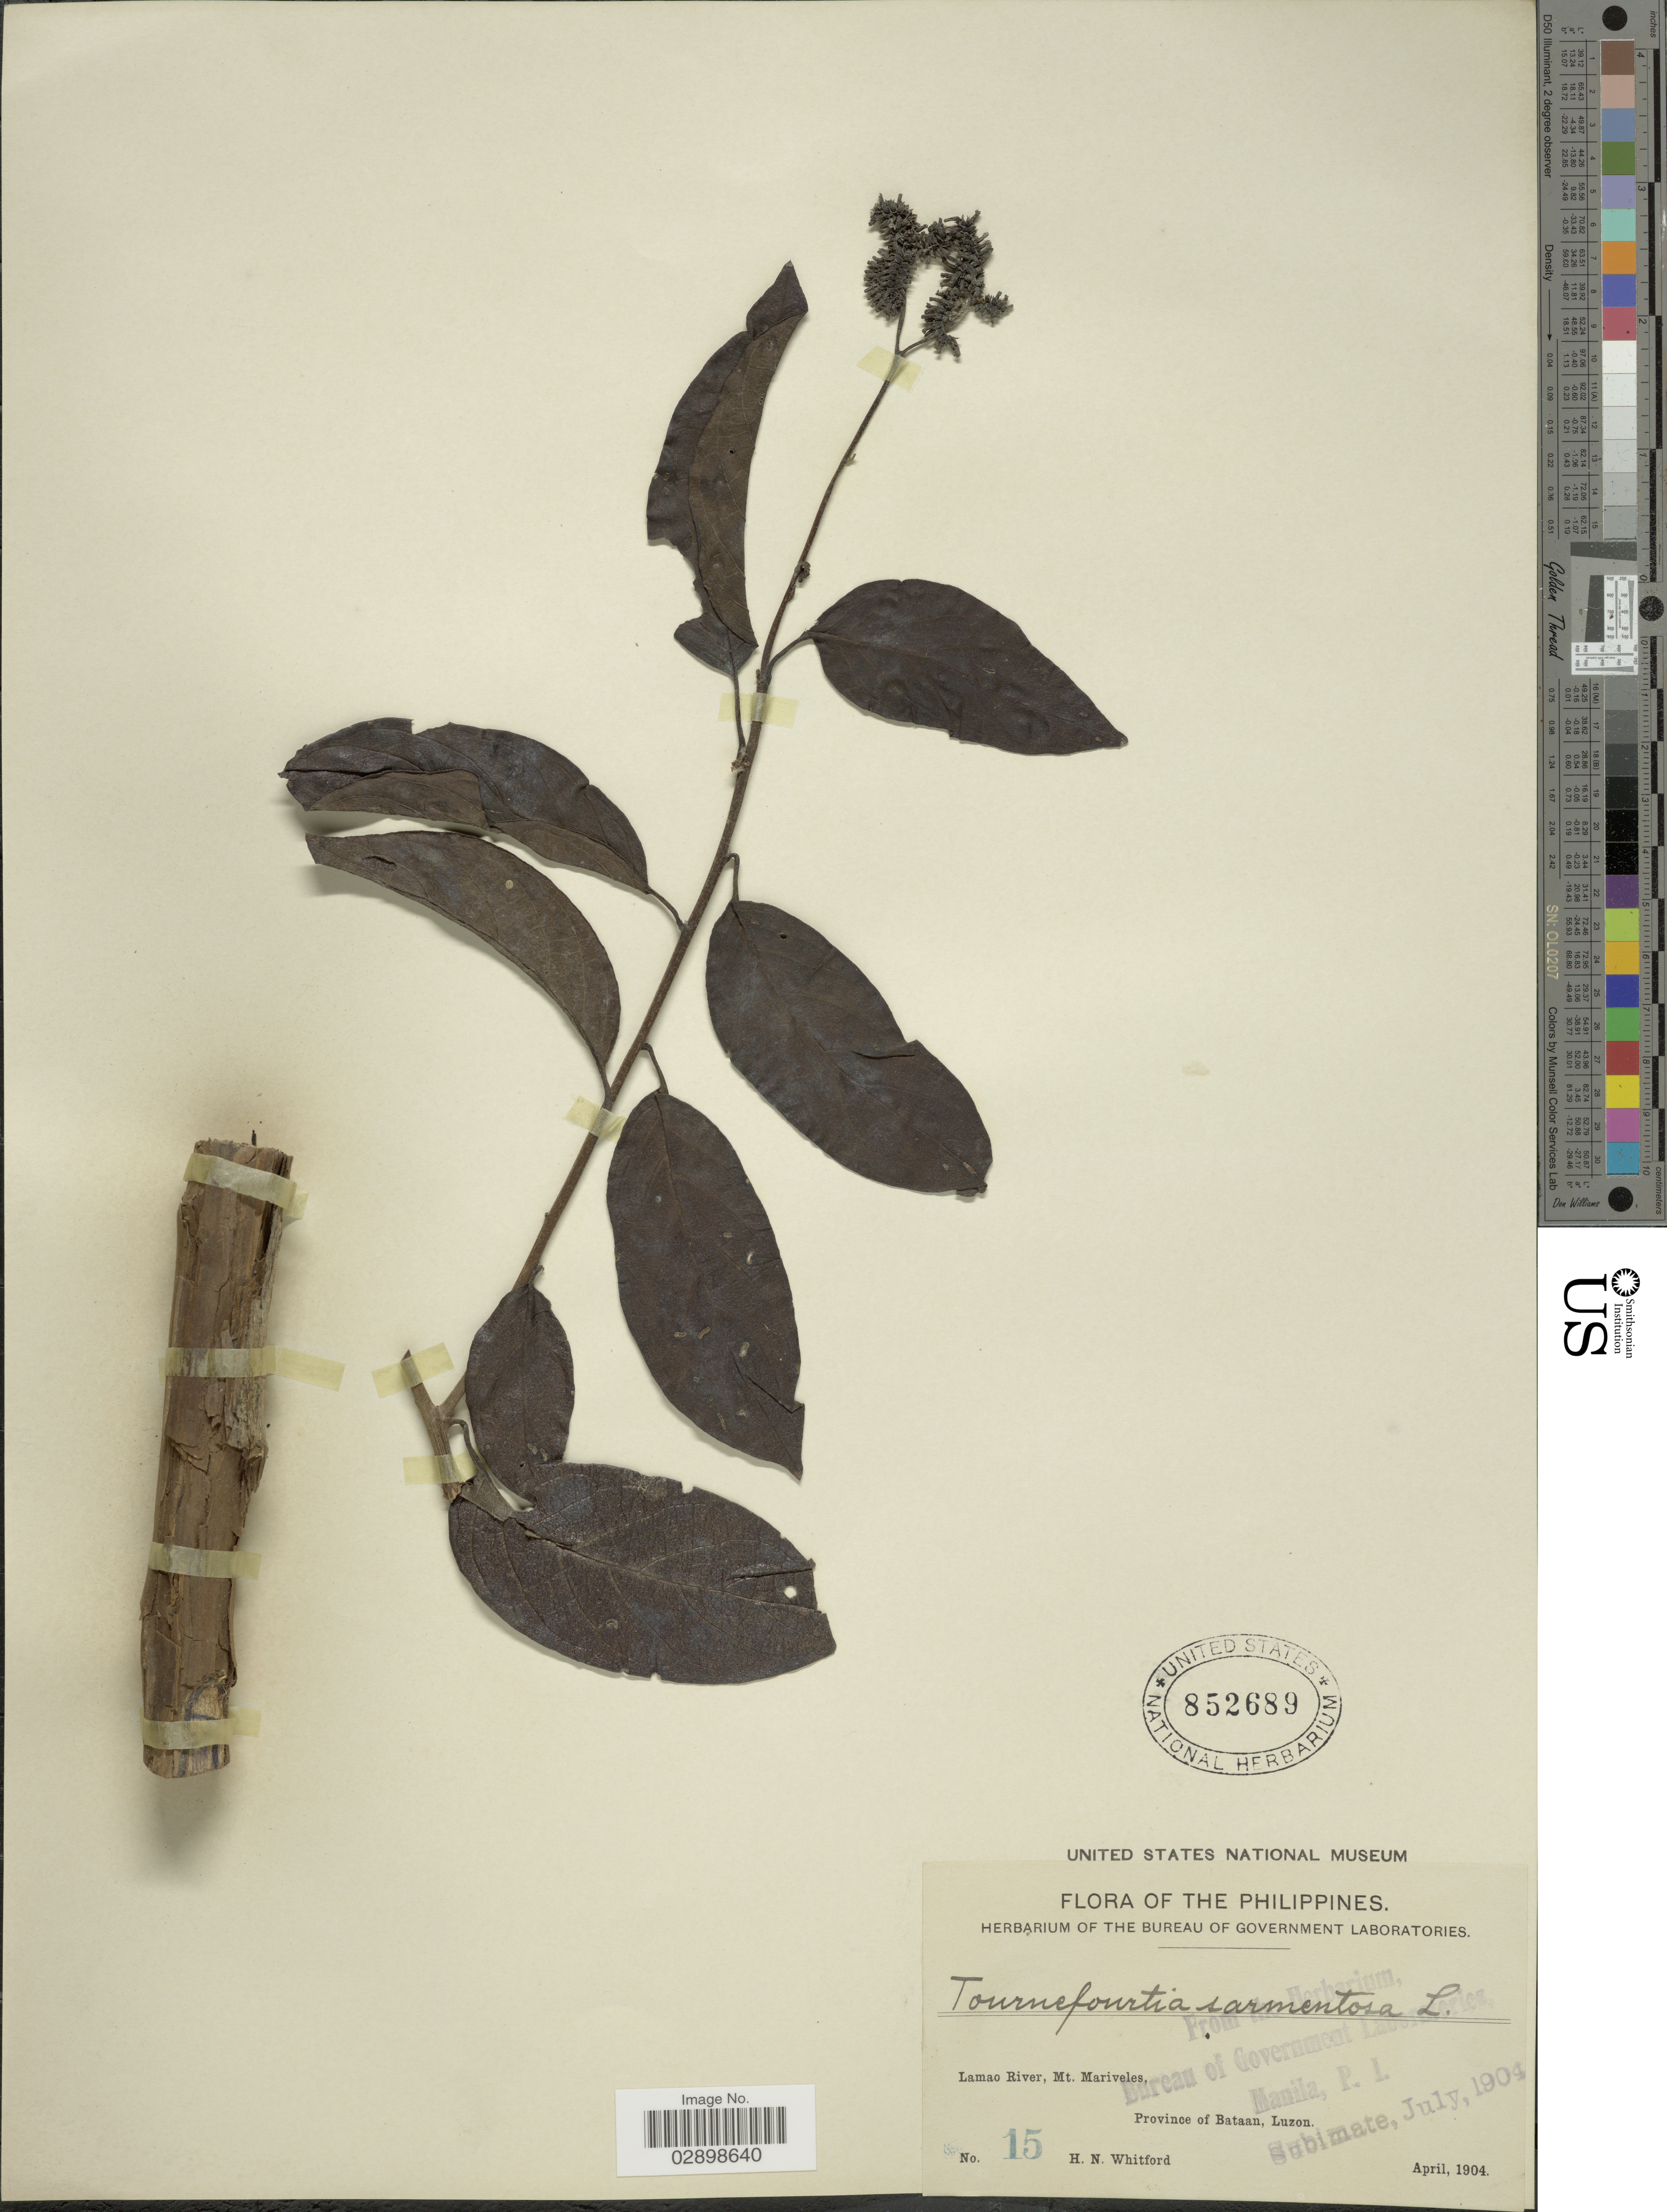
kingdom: Plantae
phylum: Tracheophyta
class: Magnoliopsida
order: Boraginales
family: Heliotropiaceae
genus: Tournefortia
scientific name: Tournefortia sarmentosa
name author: Lam.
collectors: H. N. Whitford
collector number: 15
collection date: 1904-04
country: Philippines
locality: Lamao River, Mt. Mariveles. Province of Bataan, Luzon.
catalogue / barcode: US 852689